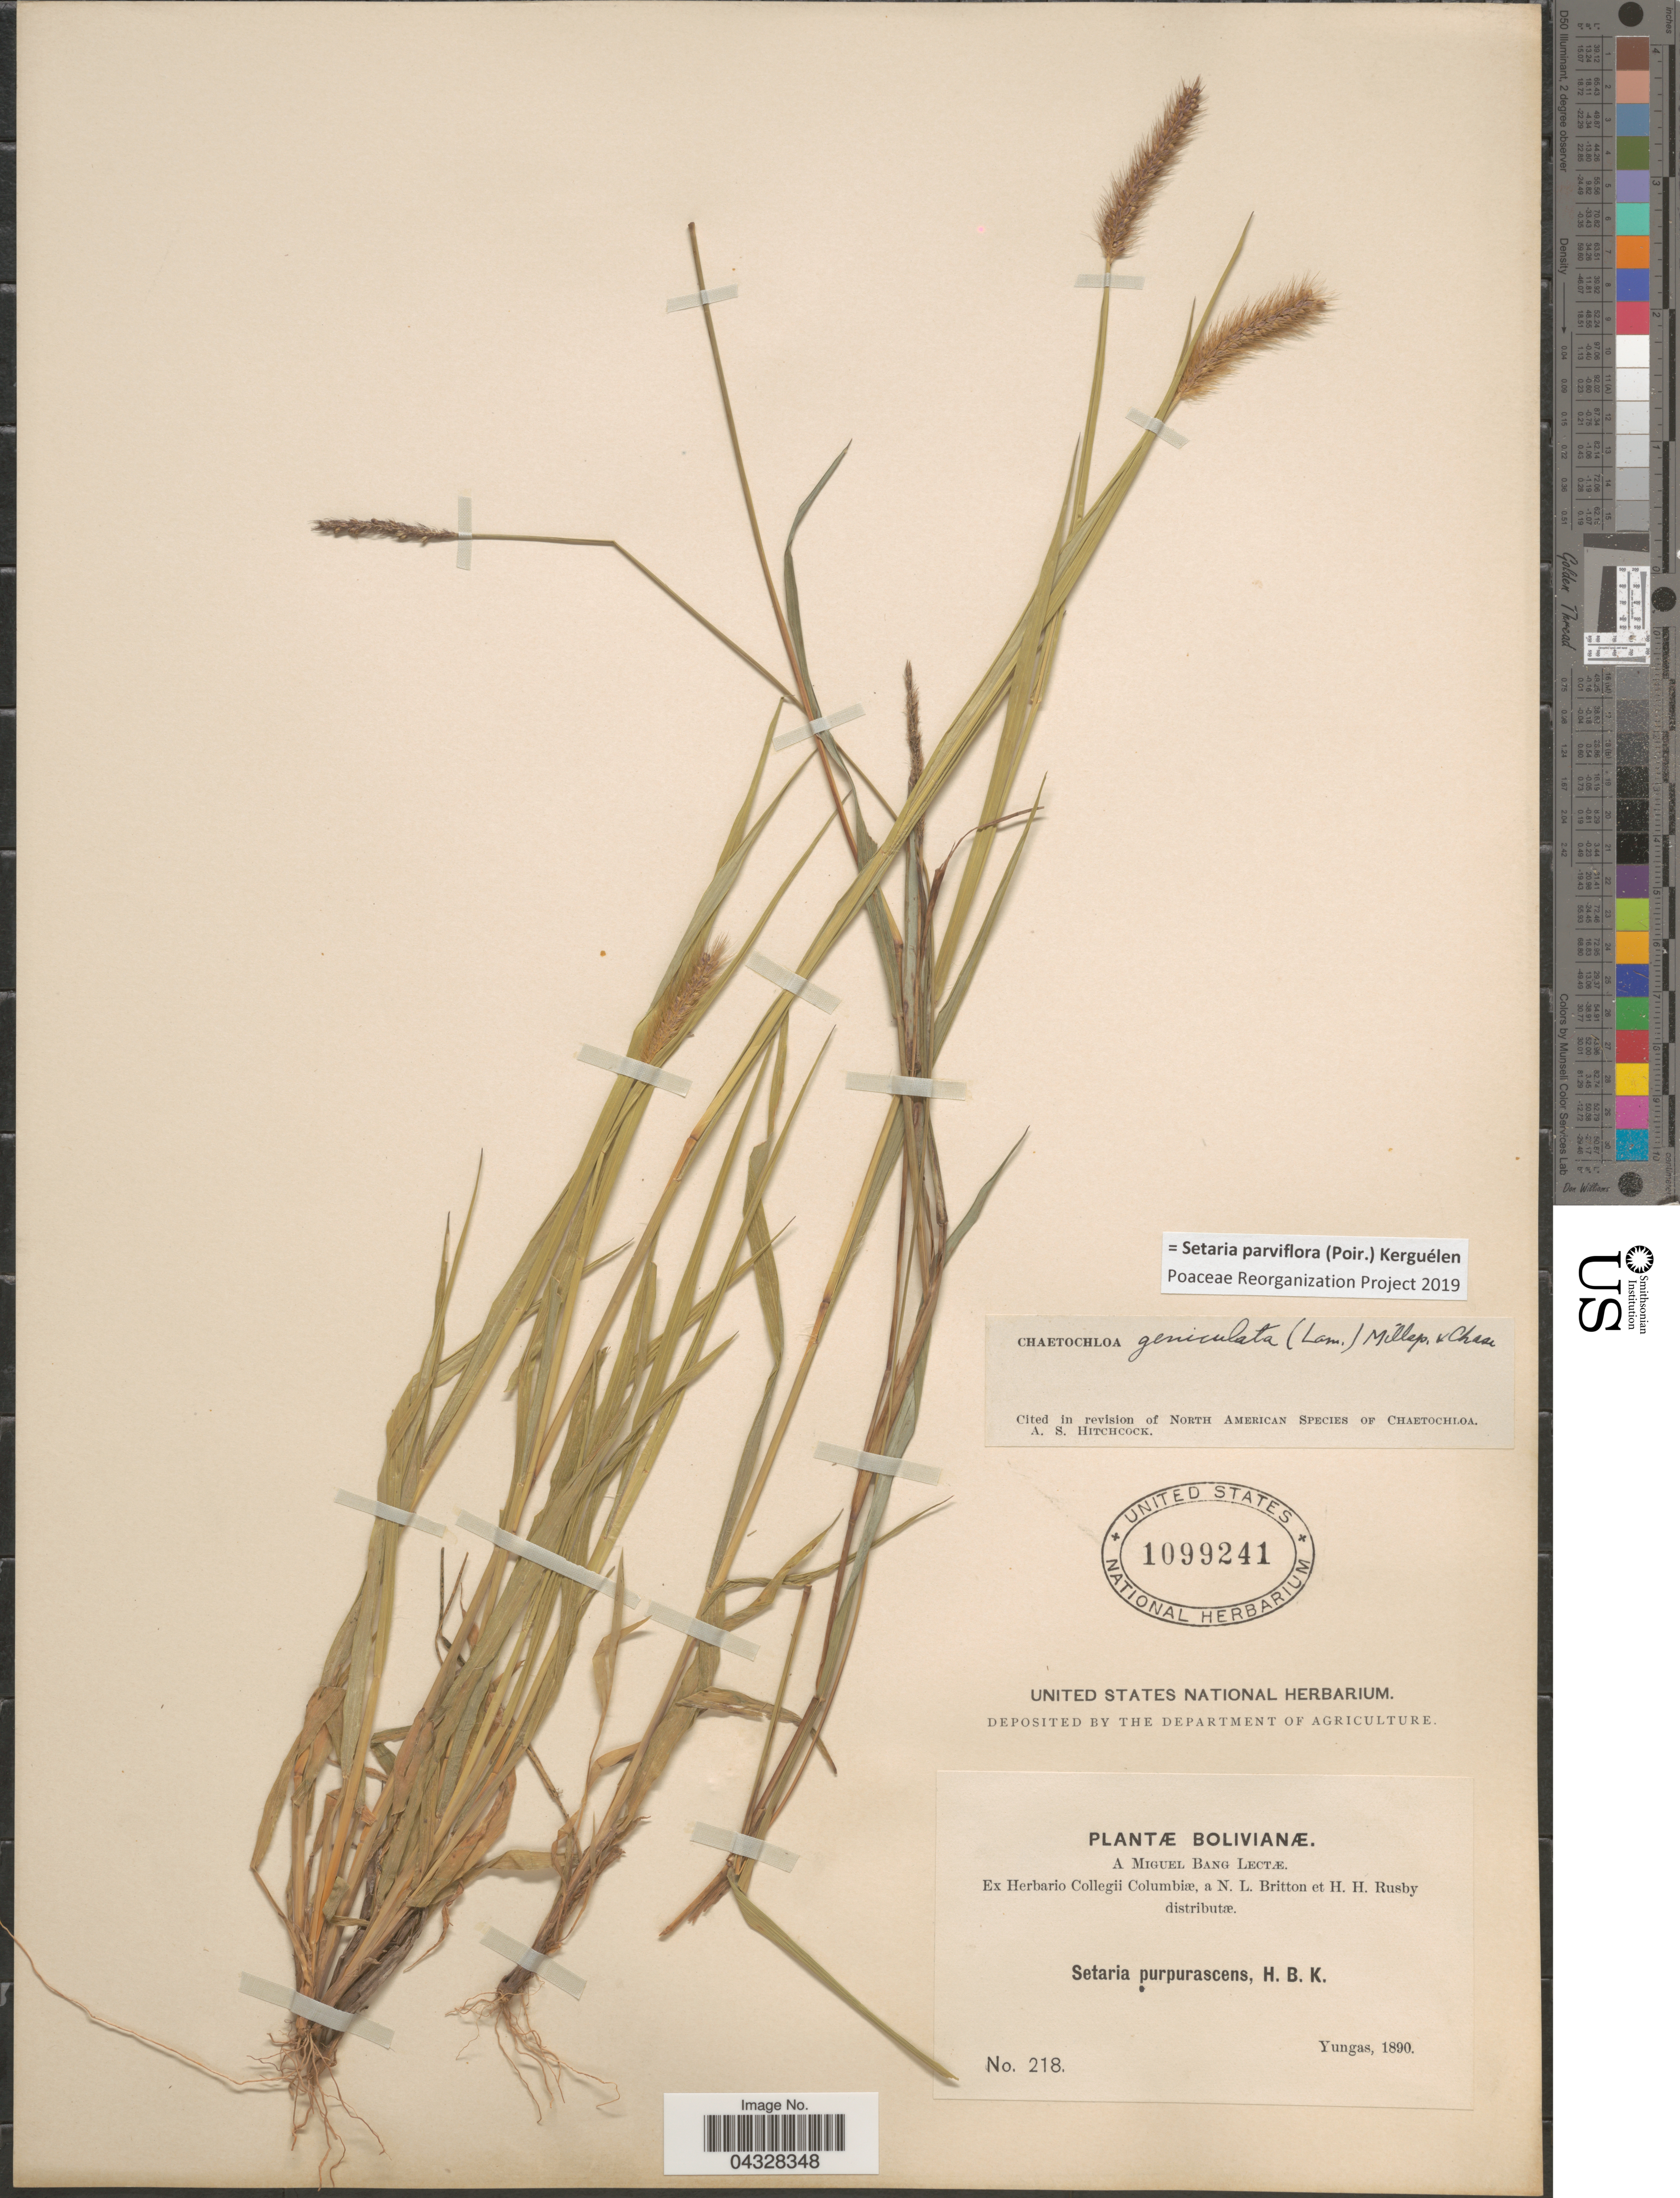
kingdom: Plantae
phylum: Tracheophyta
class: Liliopsida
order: Poales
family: Poaceae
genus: Setaria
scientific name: Setaria parviflora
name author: (Poir.) Kerguélen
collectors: M. Bang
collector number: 218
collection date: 1890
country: Bolivia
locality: Yungas.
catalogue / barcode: US 1099241